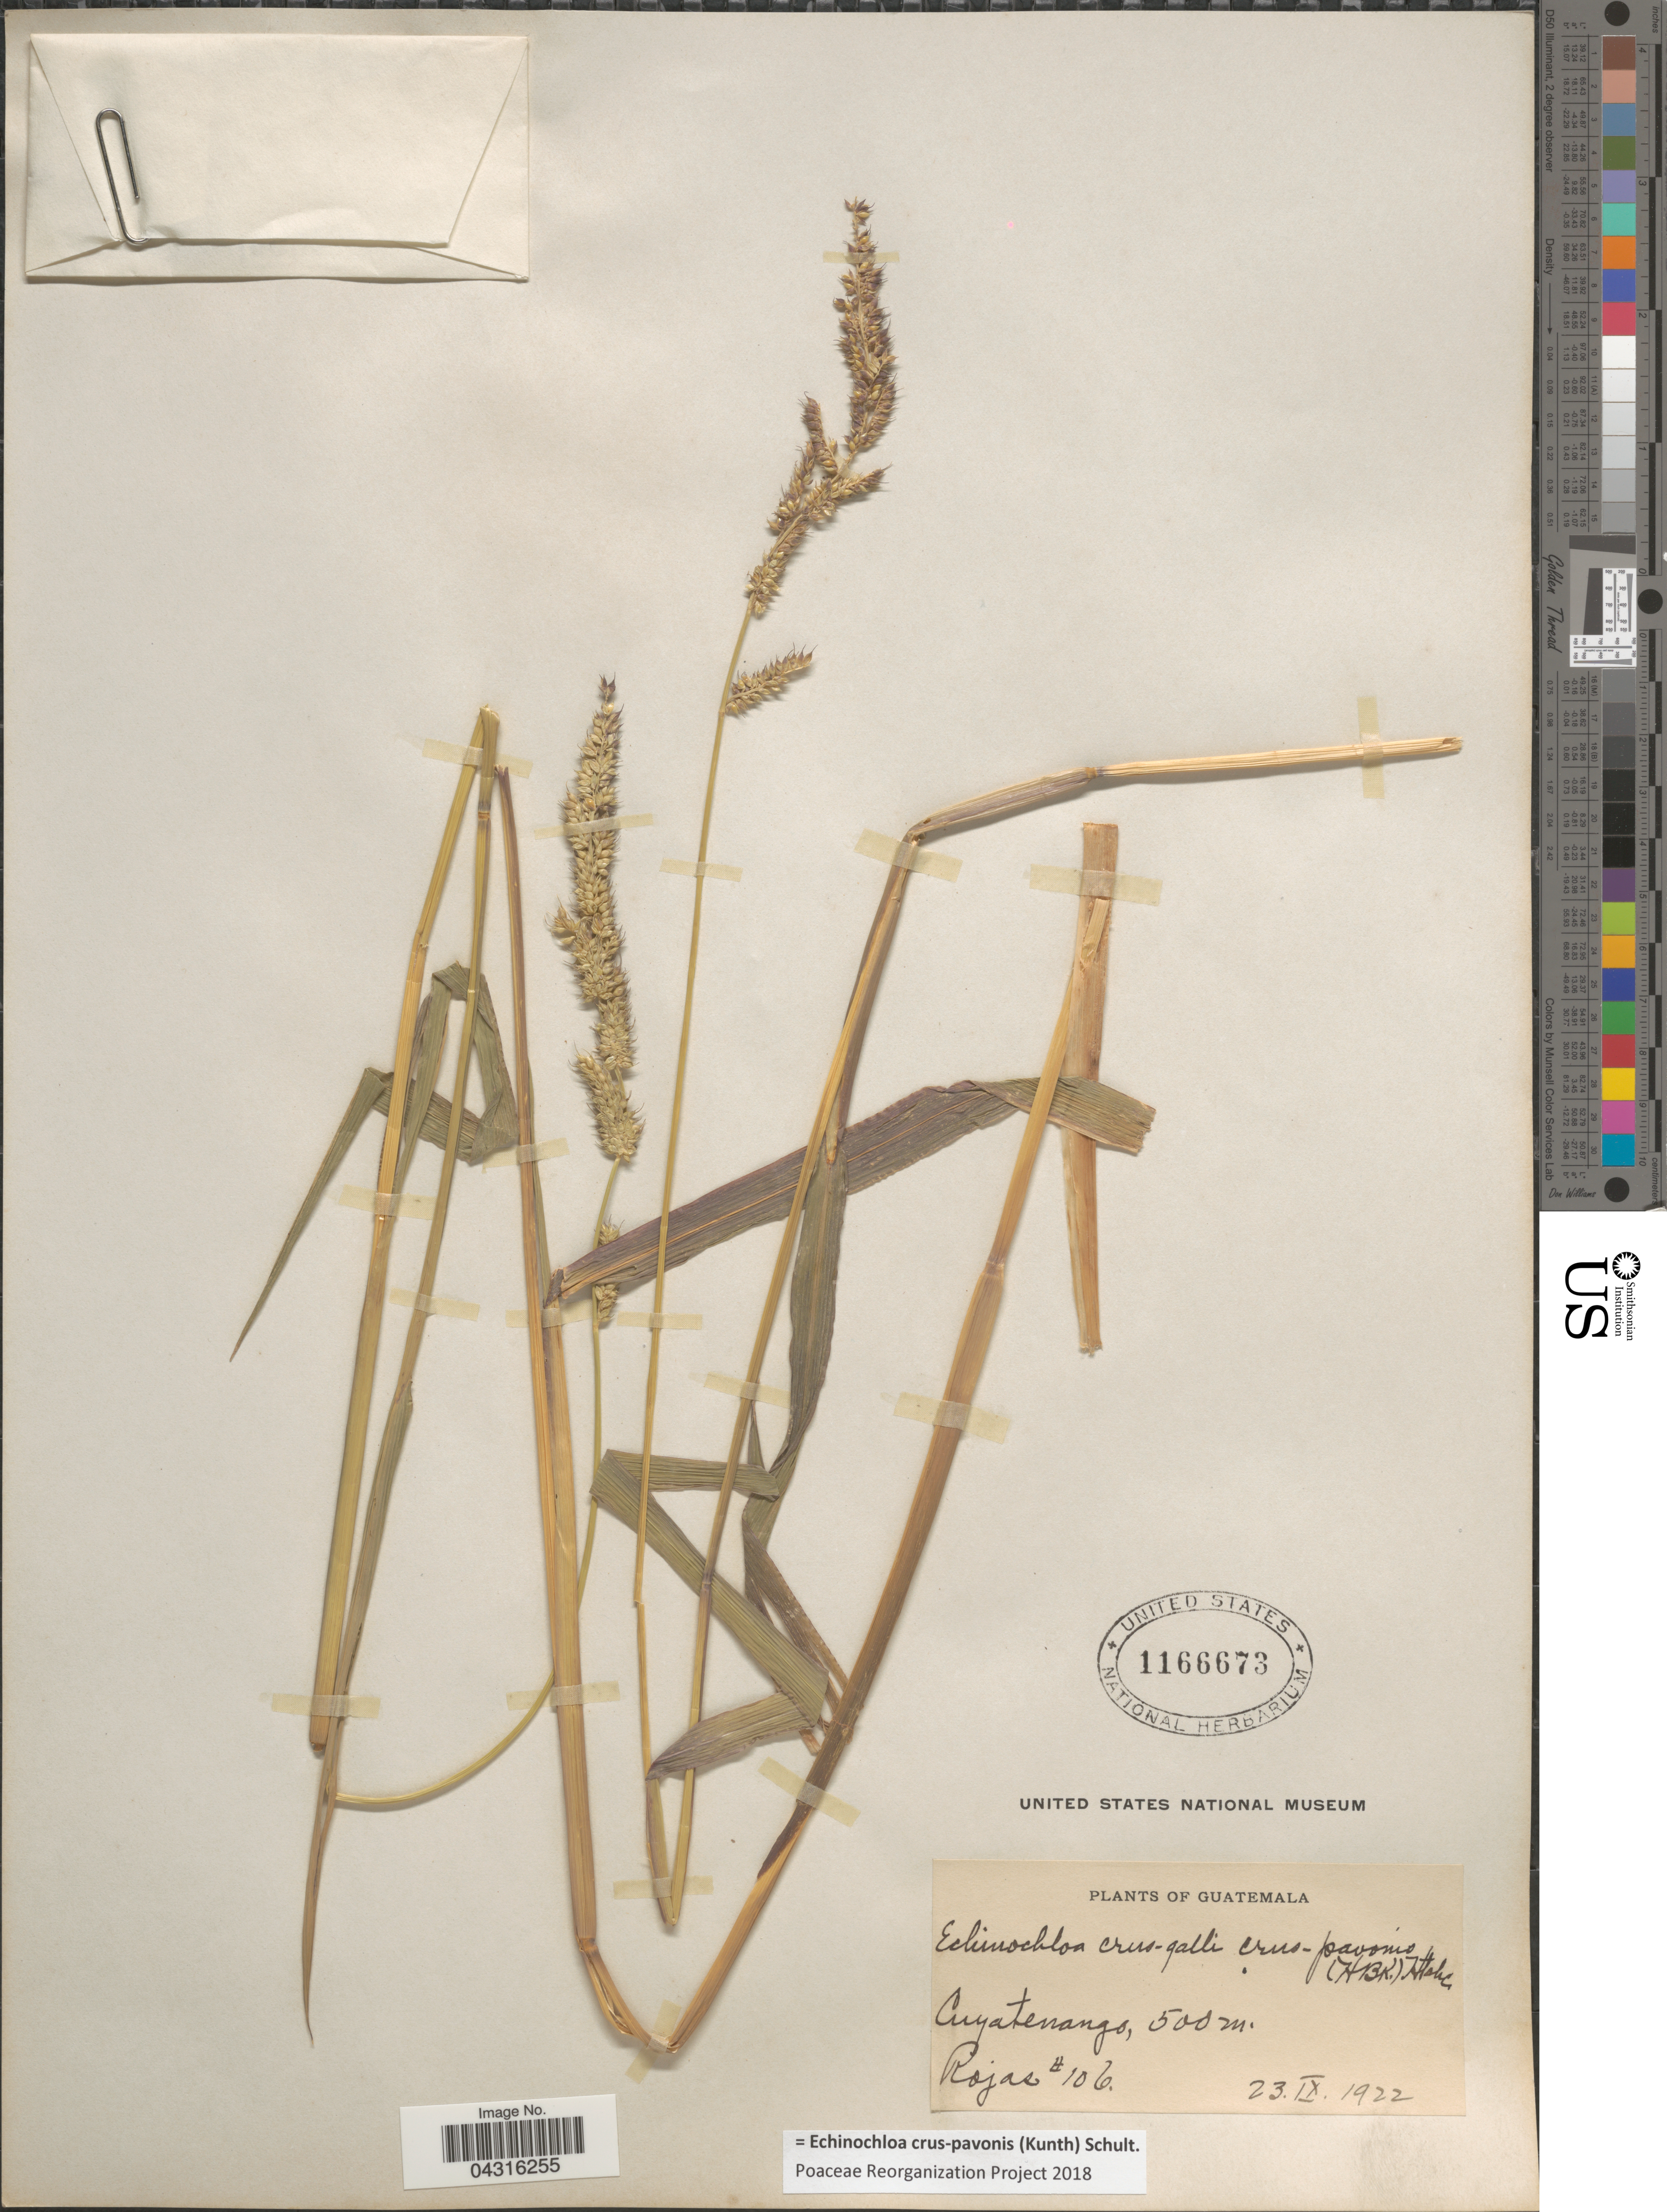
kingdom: Plantae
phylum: Tracheophyta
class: Liliopsida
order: Poales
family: Poaceae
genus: Echinochloa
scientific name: Echinochloa crus-pavonis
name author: (Kunth) Schult.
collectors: Rojas, --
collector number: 106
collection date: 1922-09-23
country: Guatemala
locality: Cuyatenango.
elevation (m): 500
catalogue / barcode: US 1166673